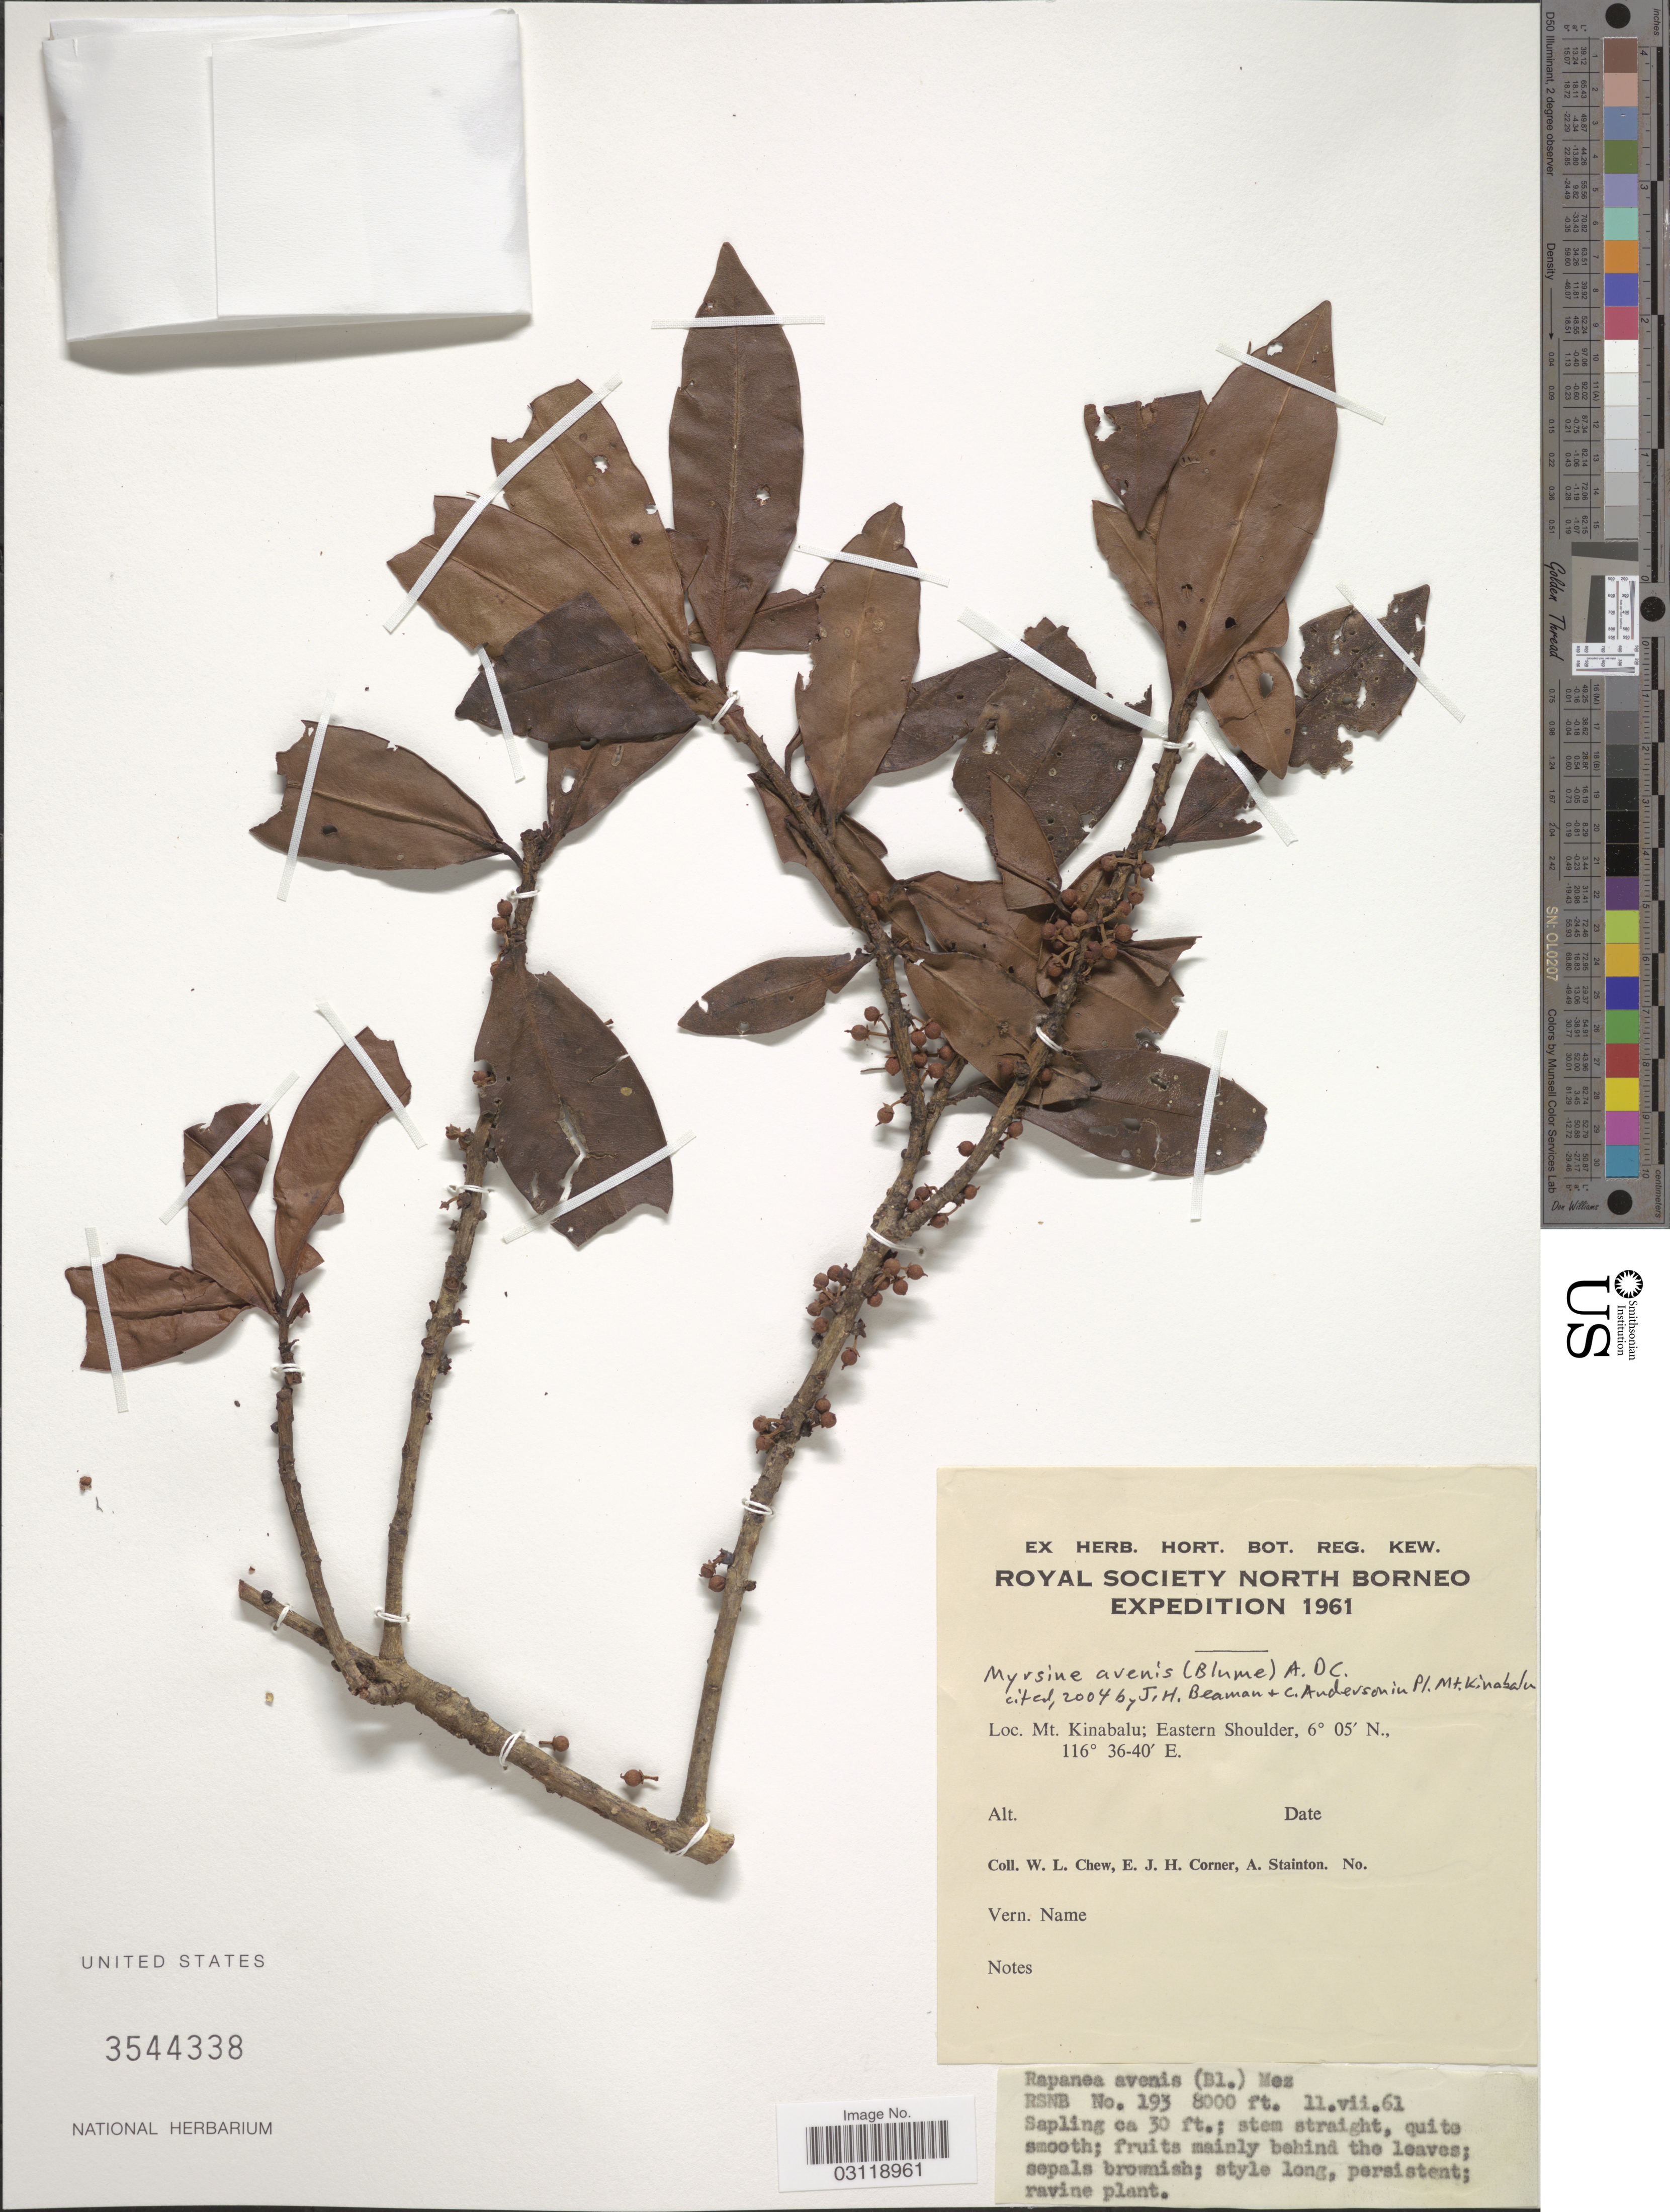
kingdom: Plantae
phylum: Tracheophyta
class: Magnoliopsida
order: Ericales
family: Primulaceae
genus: Rapanea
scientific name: Rapanea avenis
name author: (Blume) Mez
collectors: W. Chew, E. Corner & A. Stainton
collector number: RSNB 193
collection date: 1961-07-11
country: Malaysia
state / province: Sabah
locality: Mt. Kinabalu; Eastern Shoulder.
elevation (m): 2438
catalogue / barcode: US 3544338